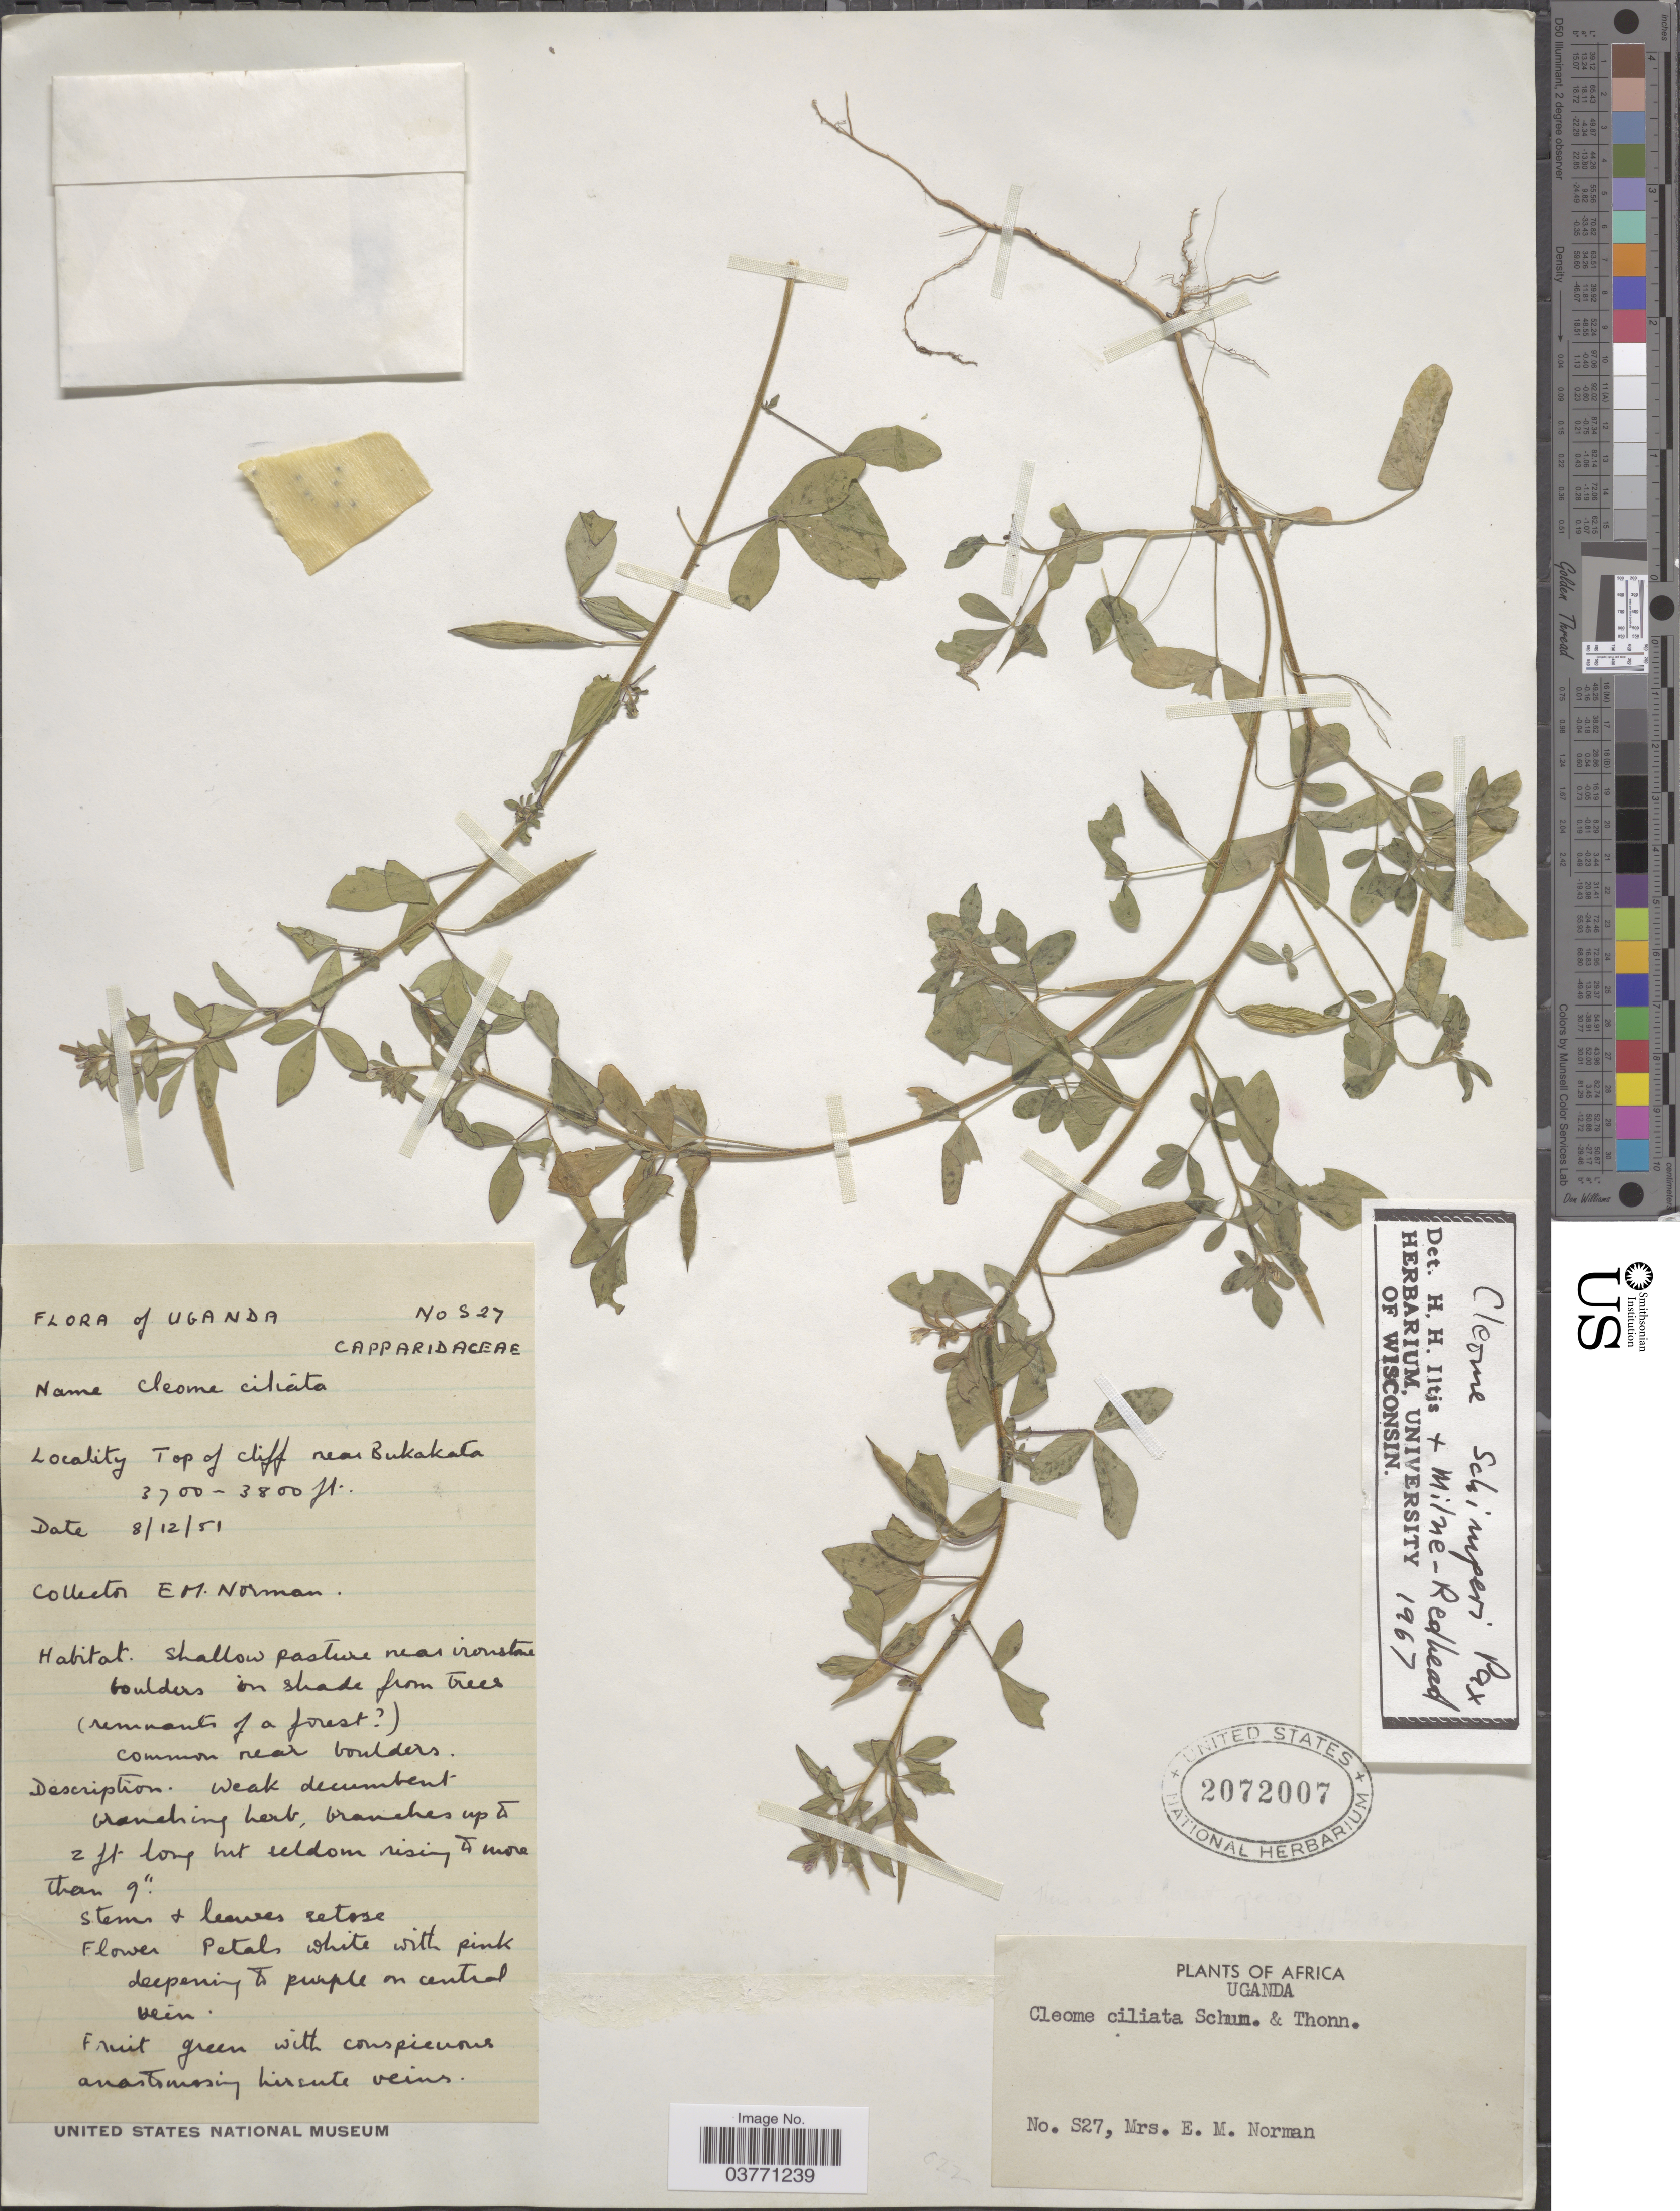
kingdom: Plantae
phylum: Tracheophyta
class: Magnoliopsida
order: Brassicales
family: Cleomaceae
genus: Sieruela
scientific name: Sieruela schimperi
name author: (Pax) Roalson & J.C. Hall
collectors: E. Norman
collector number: S27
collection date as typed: Transcribed d/m/y: 8/12/51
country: Uganda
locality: Top of cliff near Bukakata.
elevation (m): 1128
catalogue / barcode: US 2072007